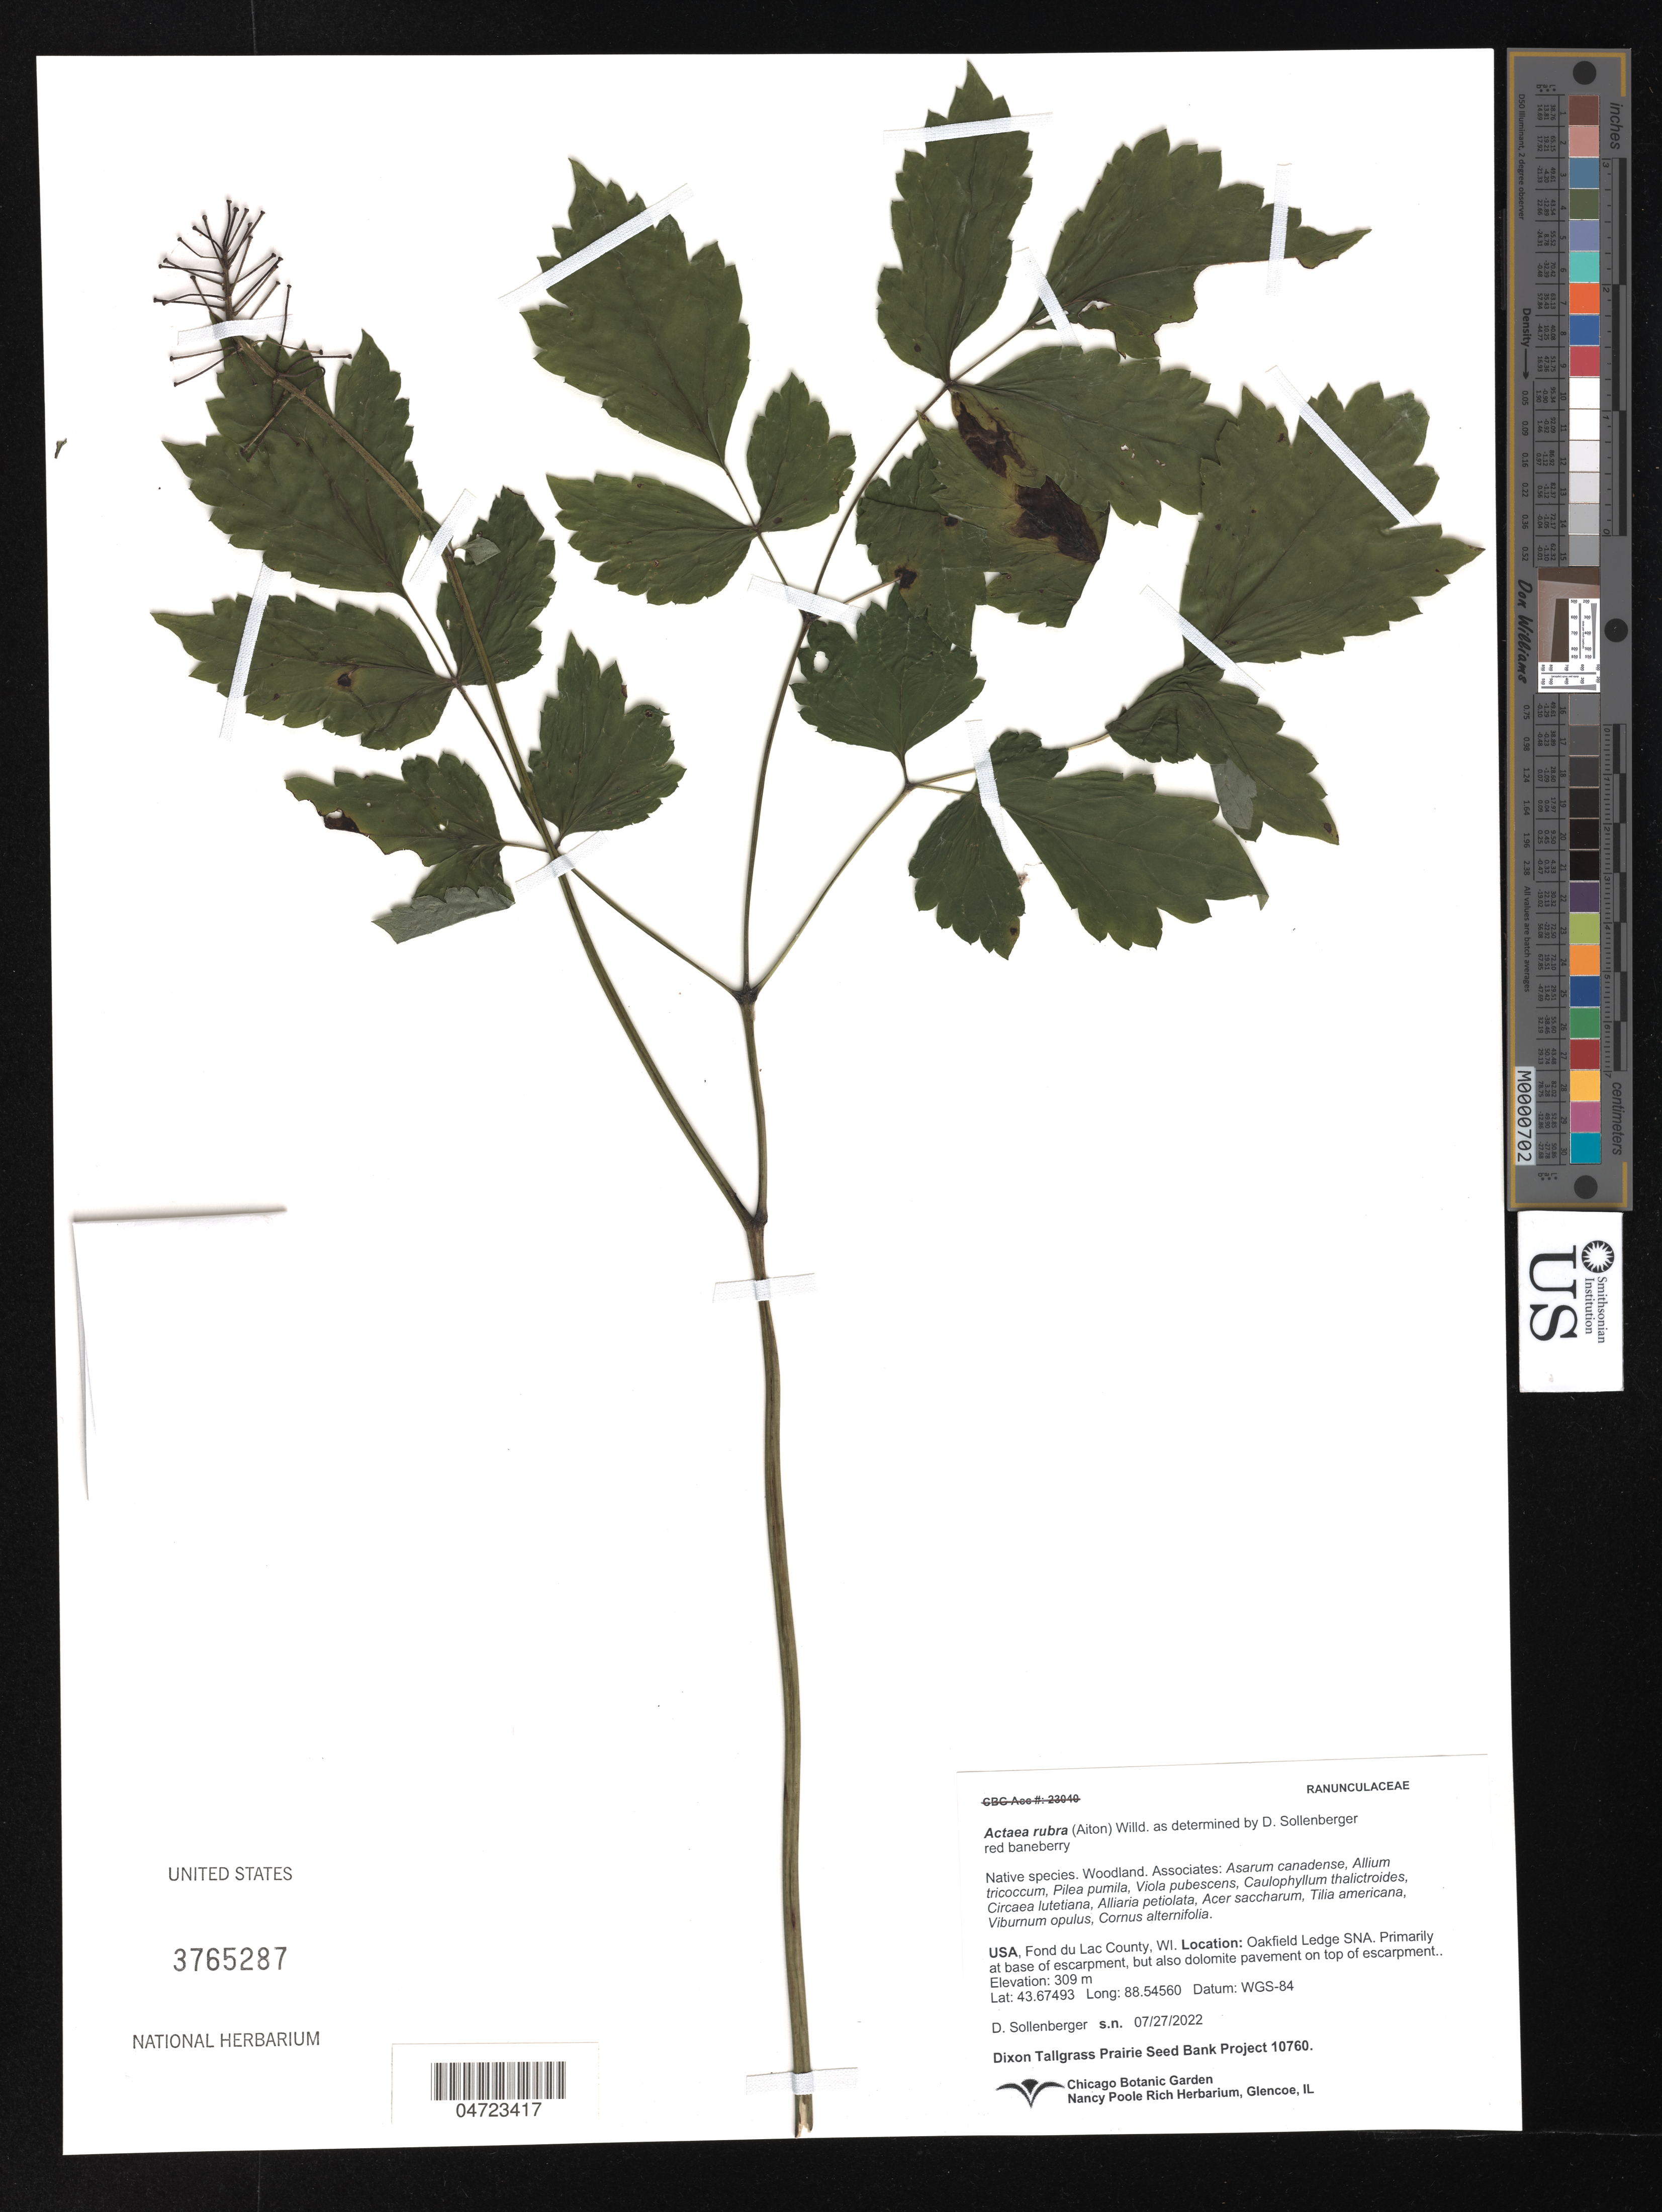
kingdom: Plantae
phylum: Tracheophyta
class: Magnoliopsida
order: Ranunculales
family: Ranunculaceae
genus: Actaea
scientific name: Actaea rubra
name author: (Aiton) Willd.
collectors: D. Sollenberger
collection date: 2022-07-27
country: United States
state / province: Wisconsin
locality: Fond du Lac County, WI. Oakfield Ledge SNA. Primarily at base of escarpment, but also dolomite pavement on top of escarpment.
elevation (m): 309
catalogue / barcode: US 3765287